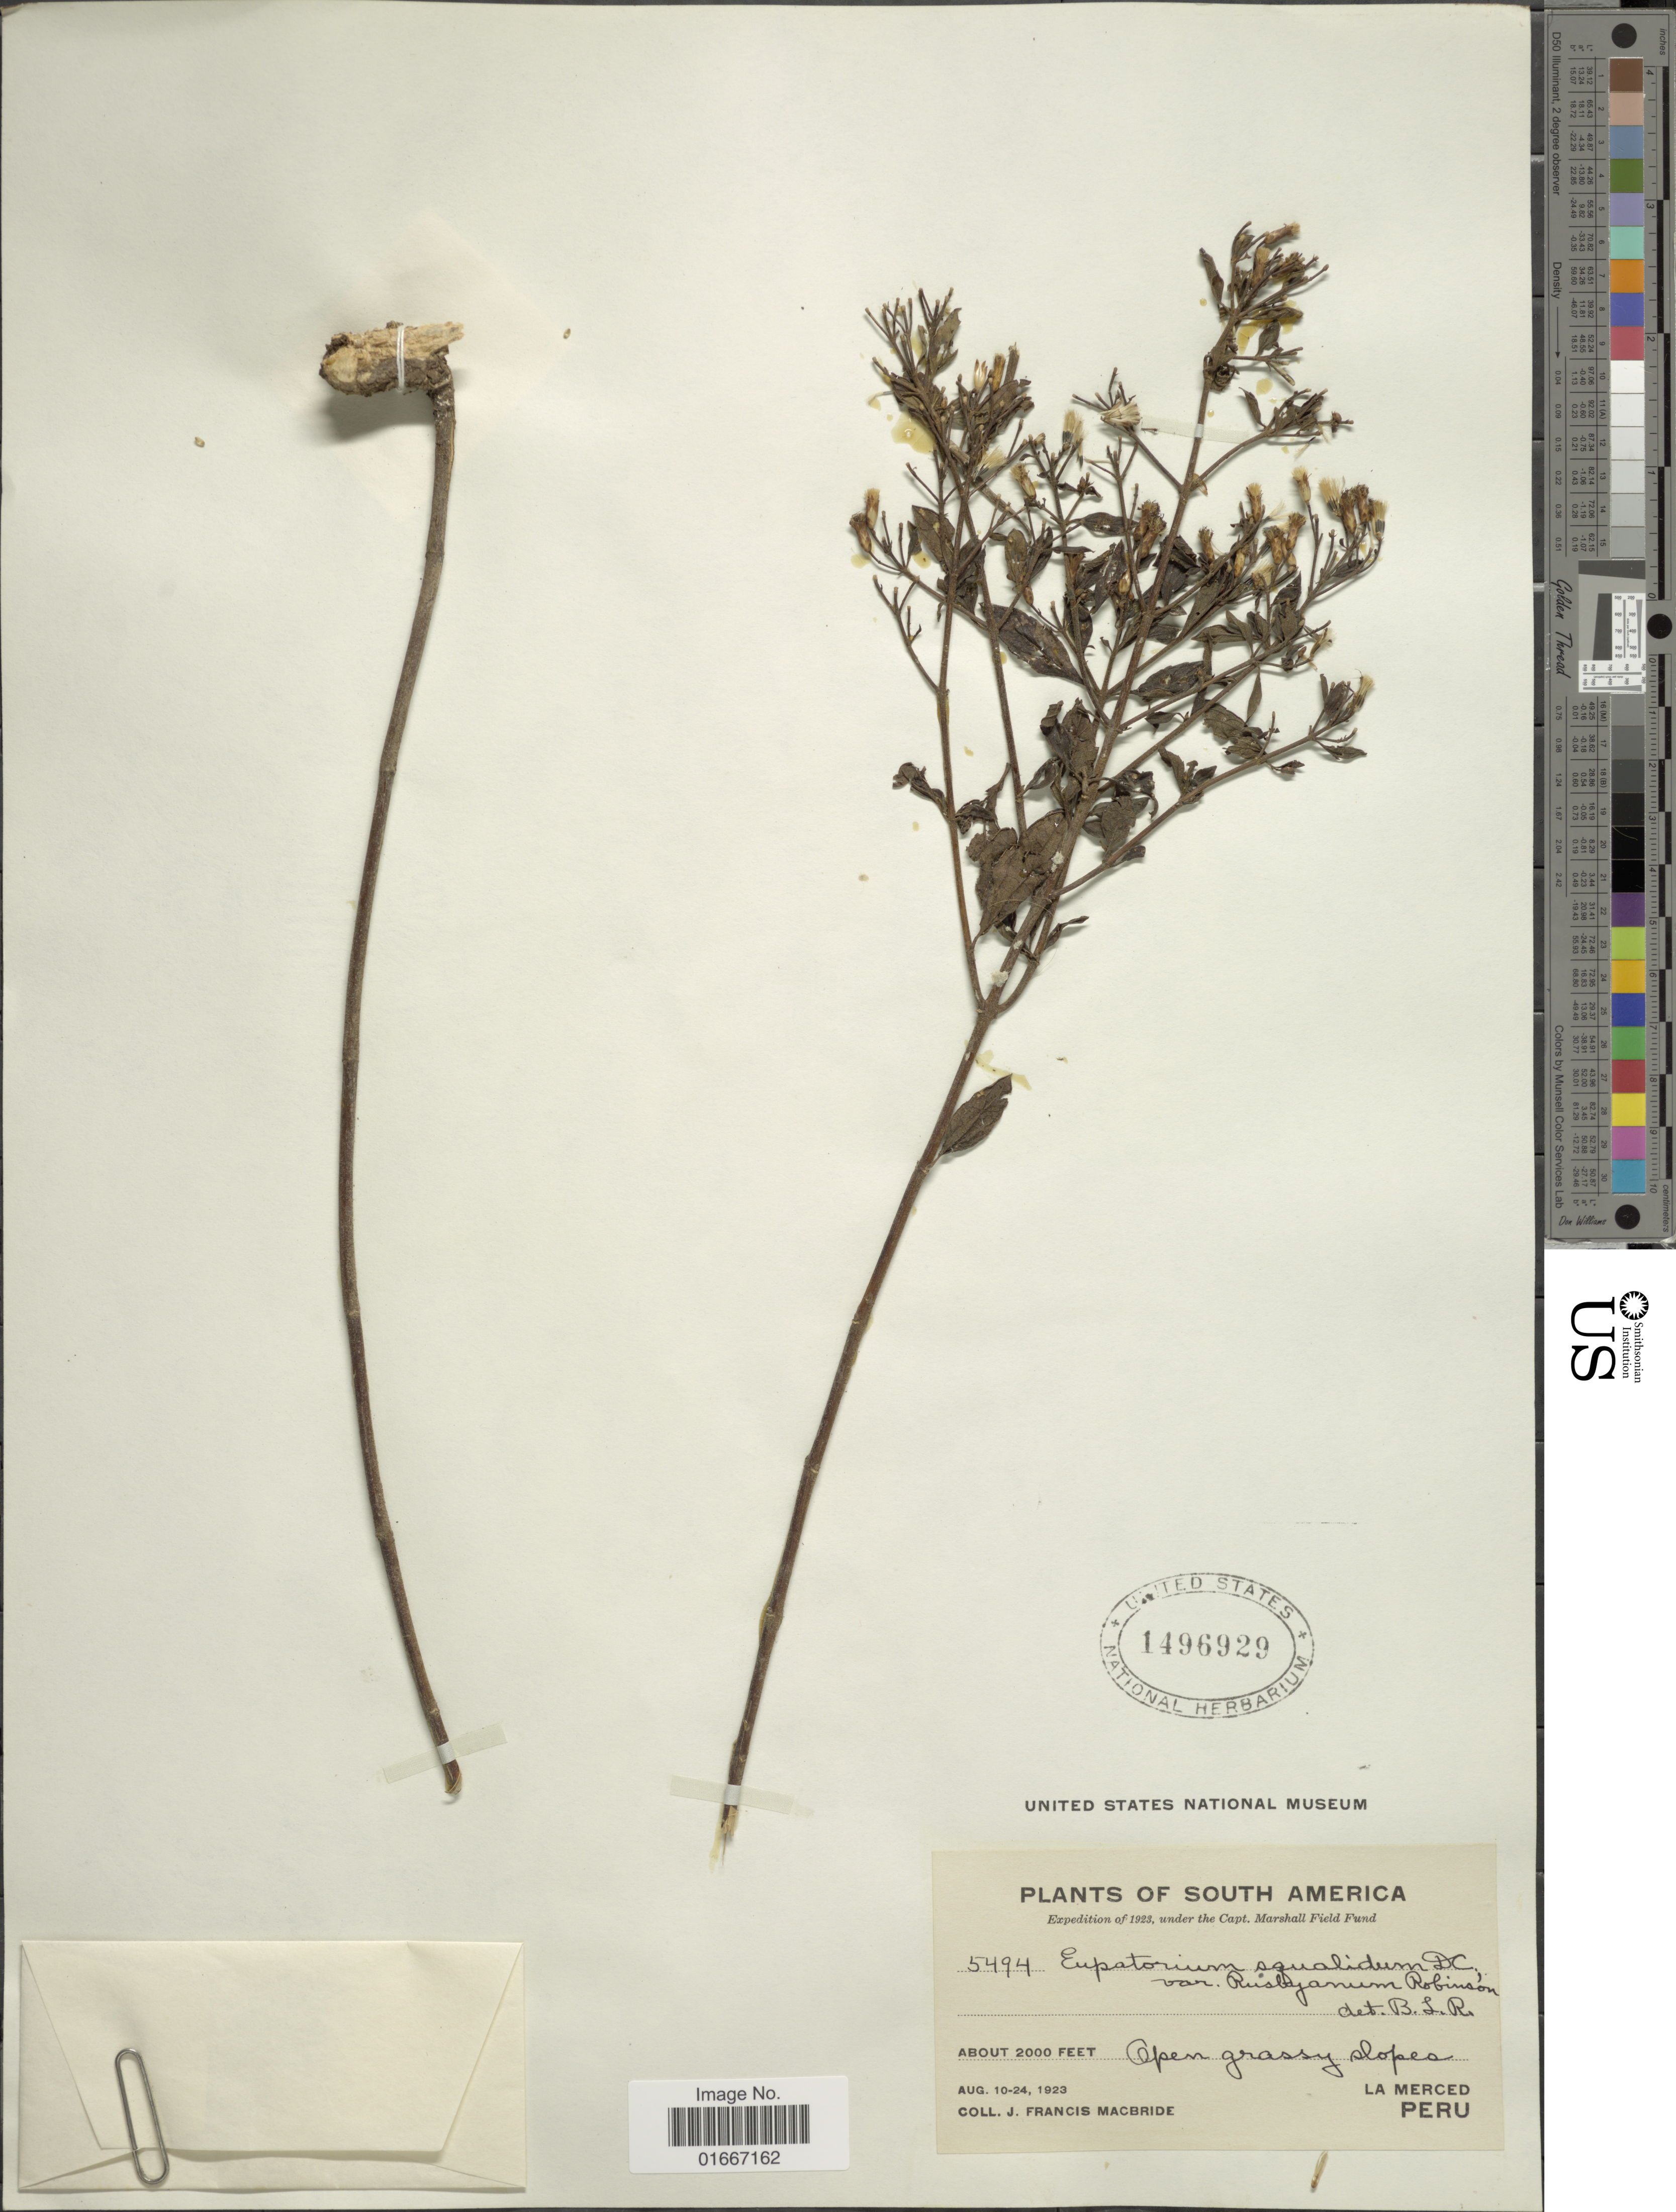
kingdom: Plantae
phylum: Tracheophyta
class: Magnoliopsida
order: Asterales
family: Asteraceae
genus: Chromolaena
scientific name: Chromolaena squalida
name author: (DC.) R.M. King & H. Rob.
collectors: J. F. Macbride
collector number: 5494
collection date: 1923-08-10/1923-08-24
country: Peru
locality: La Merced. Peru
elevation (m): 610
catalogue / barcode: US 1496929